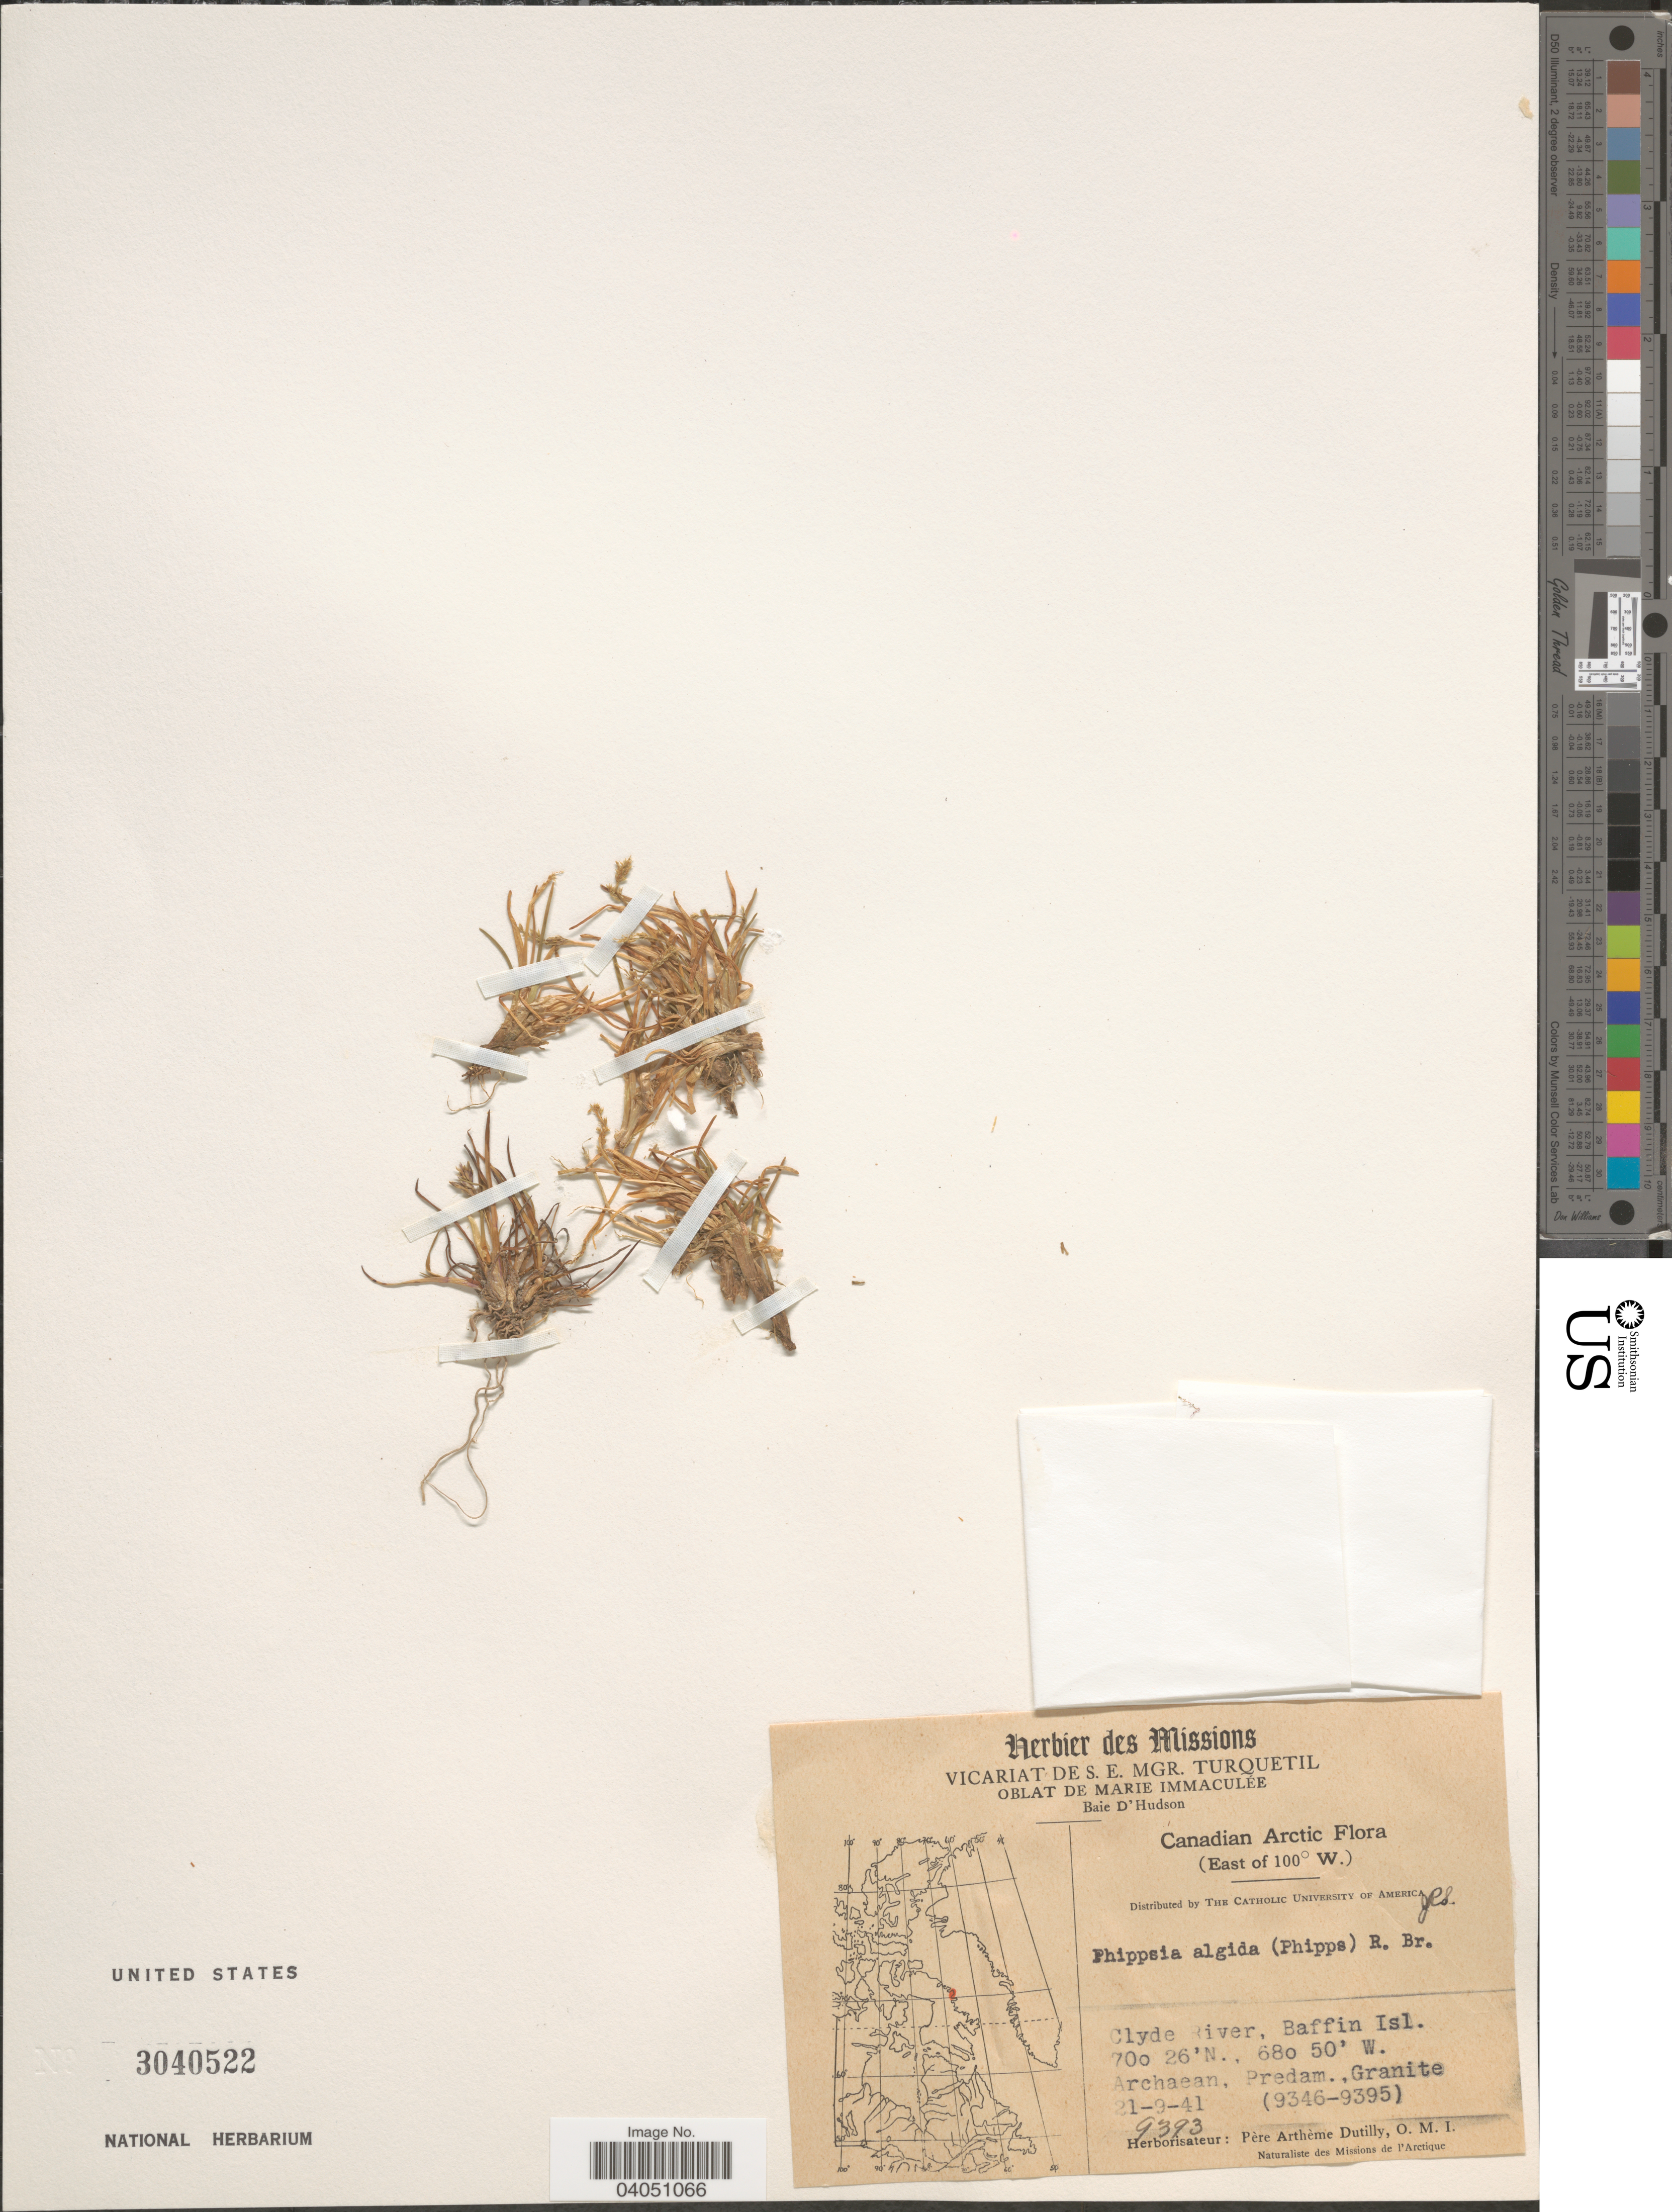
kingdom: Plantae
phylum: Tracheophyta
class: Liliopsida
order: Poales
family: Poaceae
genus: Phippsia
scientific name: Phippsia algida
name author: (Sol.) R. Br.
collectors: P. Dutilly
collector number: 9393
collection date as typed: Transcribed d/m/y: 21/9/41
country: Canada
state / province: Nunavut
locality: Canadian Arctic. (East of 100° W.). Clyde River, Baffin Isl.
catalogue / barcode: US 3040522